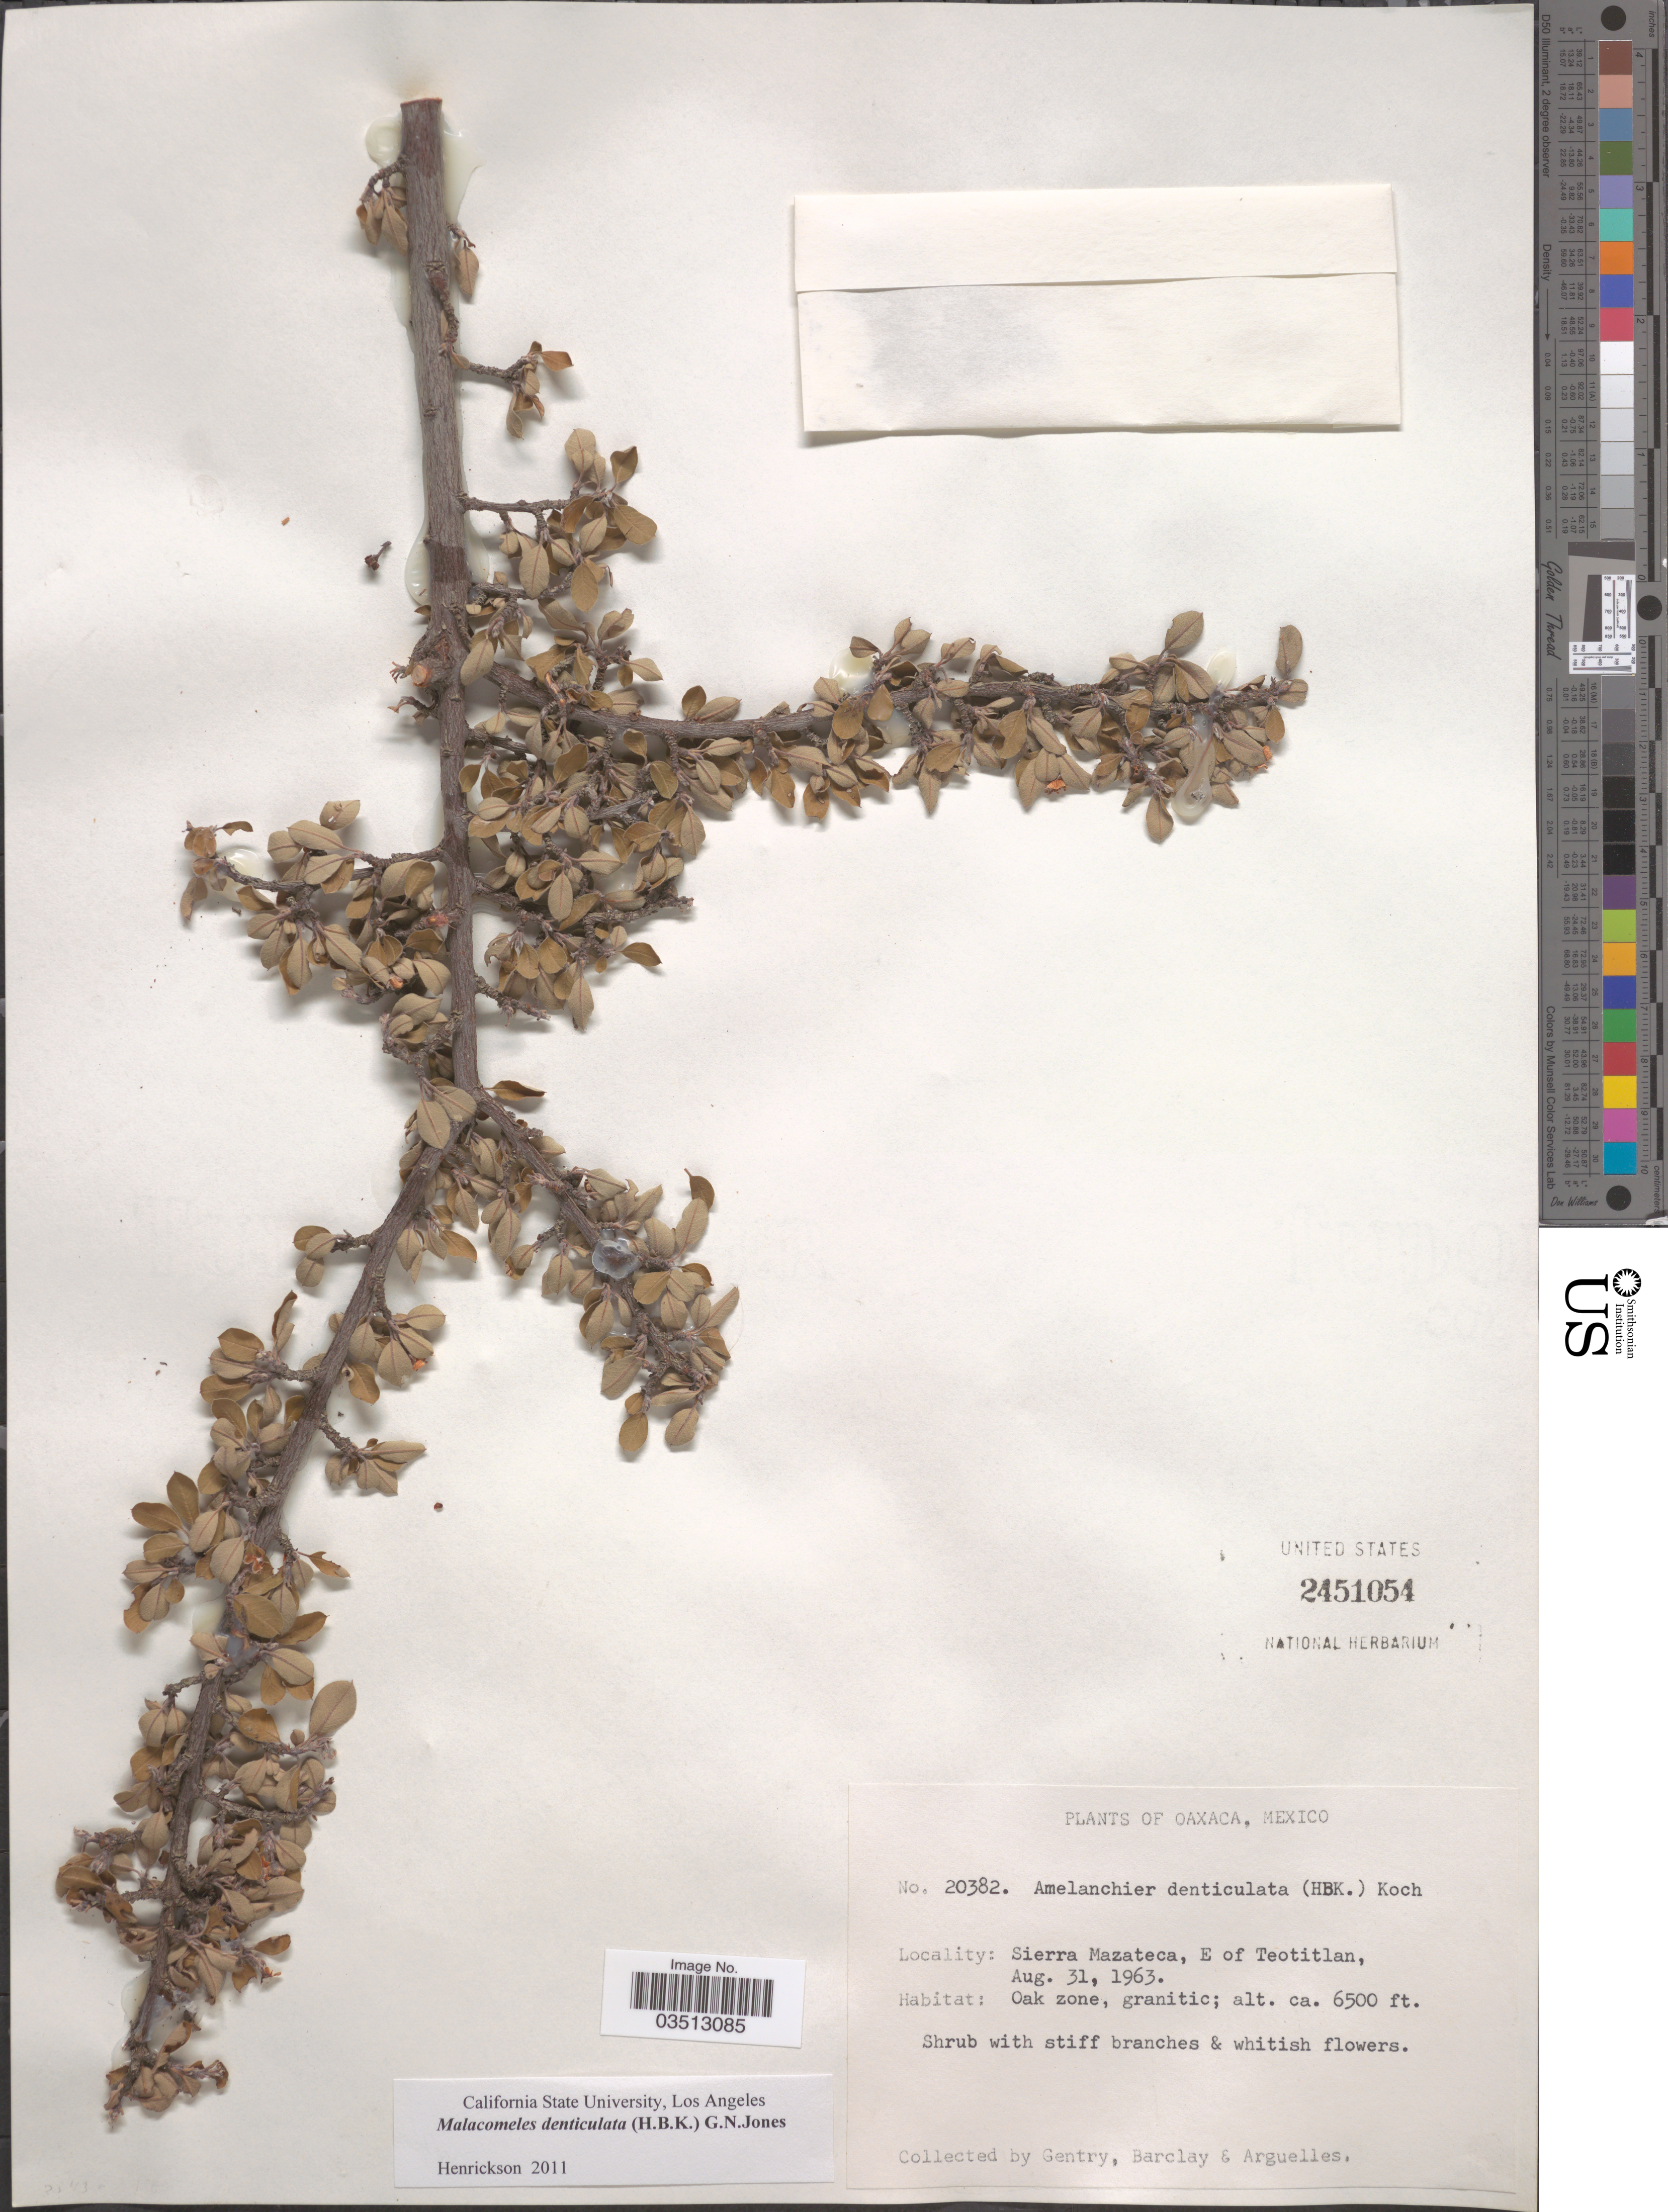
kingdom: Plantae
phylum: Tracheophyta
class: Magnoliopsida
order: Rosales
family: Rosaceae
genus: Malacomeles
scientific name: Malacomeles denticulata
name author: (Kunth) G.N. Jones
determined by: Henrickson, James, (CSLA), California State University at Los Angeles (UNITED STATES)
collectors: Gentry, --, -- Barclay & Arguelles, --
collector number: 20382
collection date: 1963-08-31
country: Mexico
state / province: Oaxaca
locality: Sierra Mazateca, E of Teotitlan.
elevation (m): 1981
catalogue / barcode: US 2451054